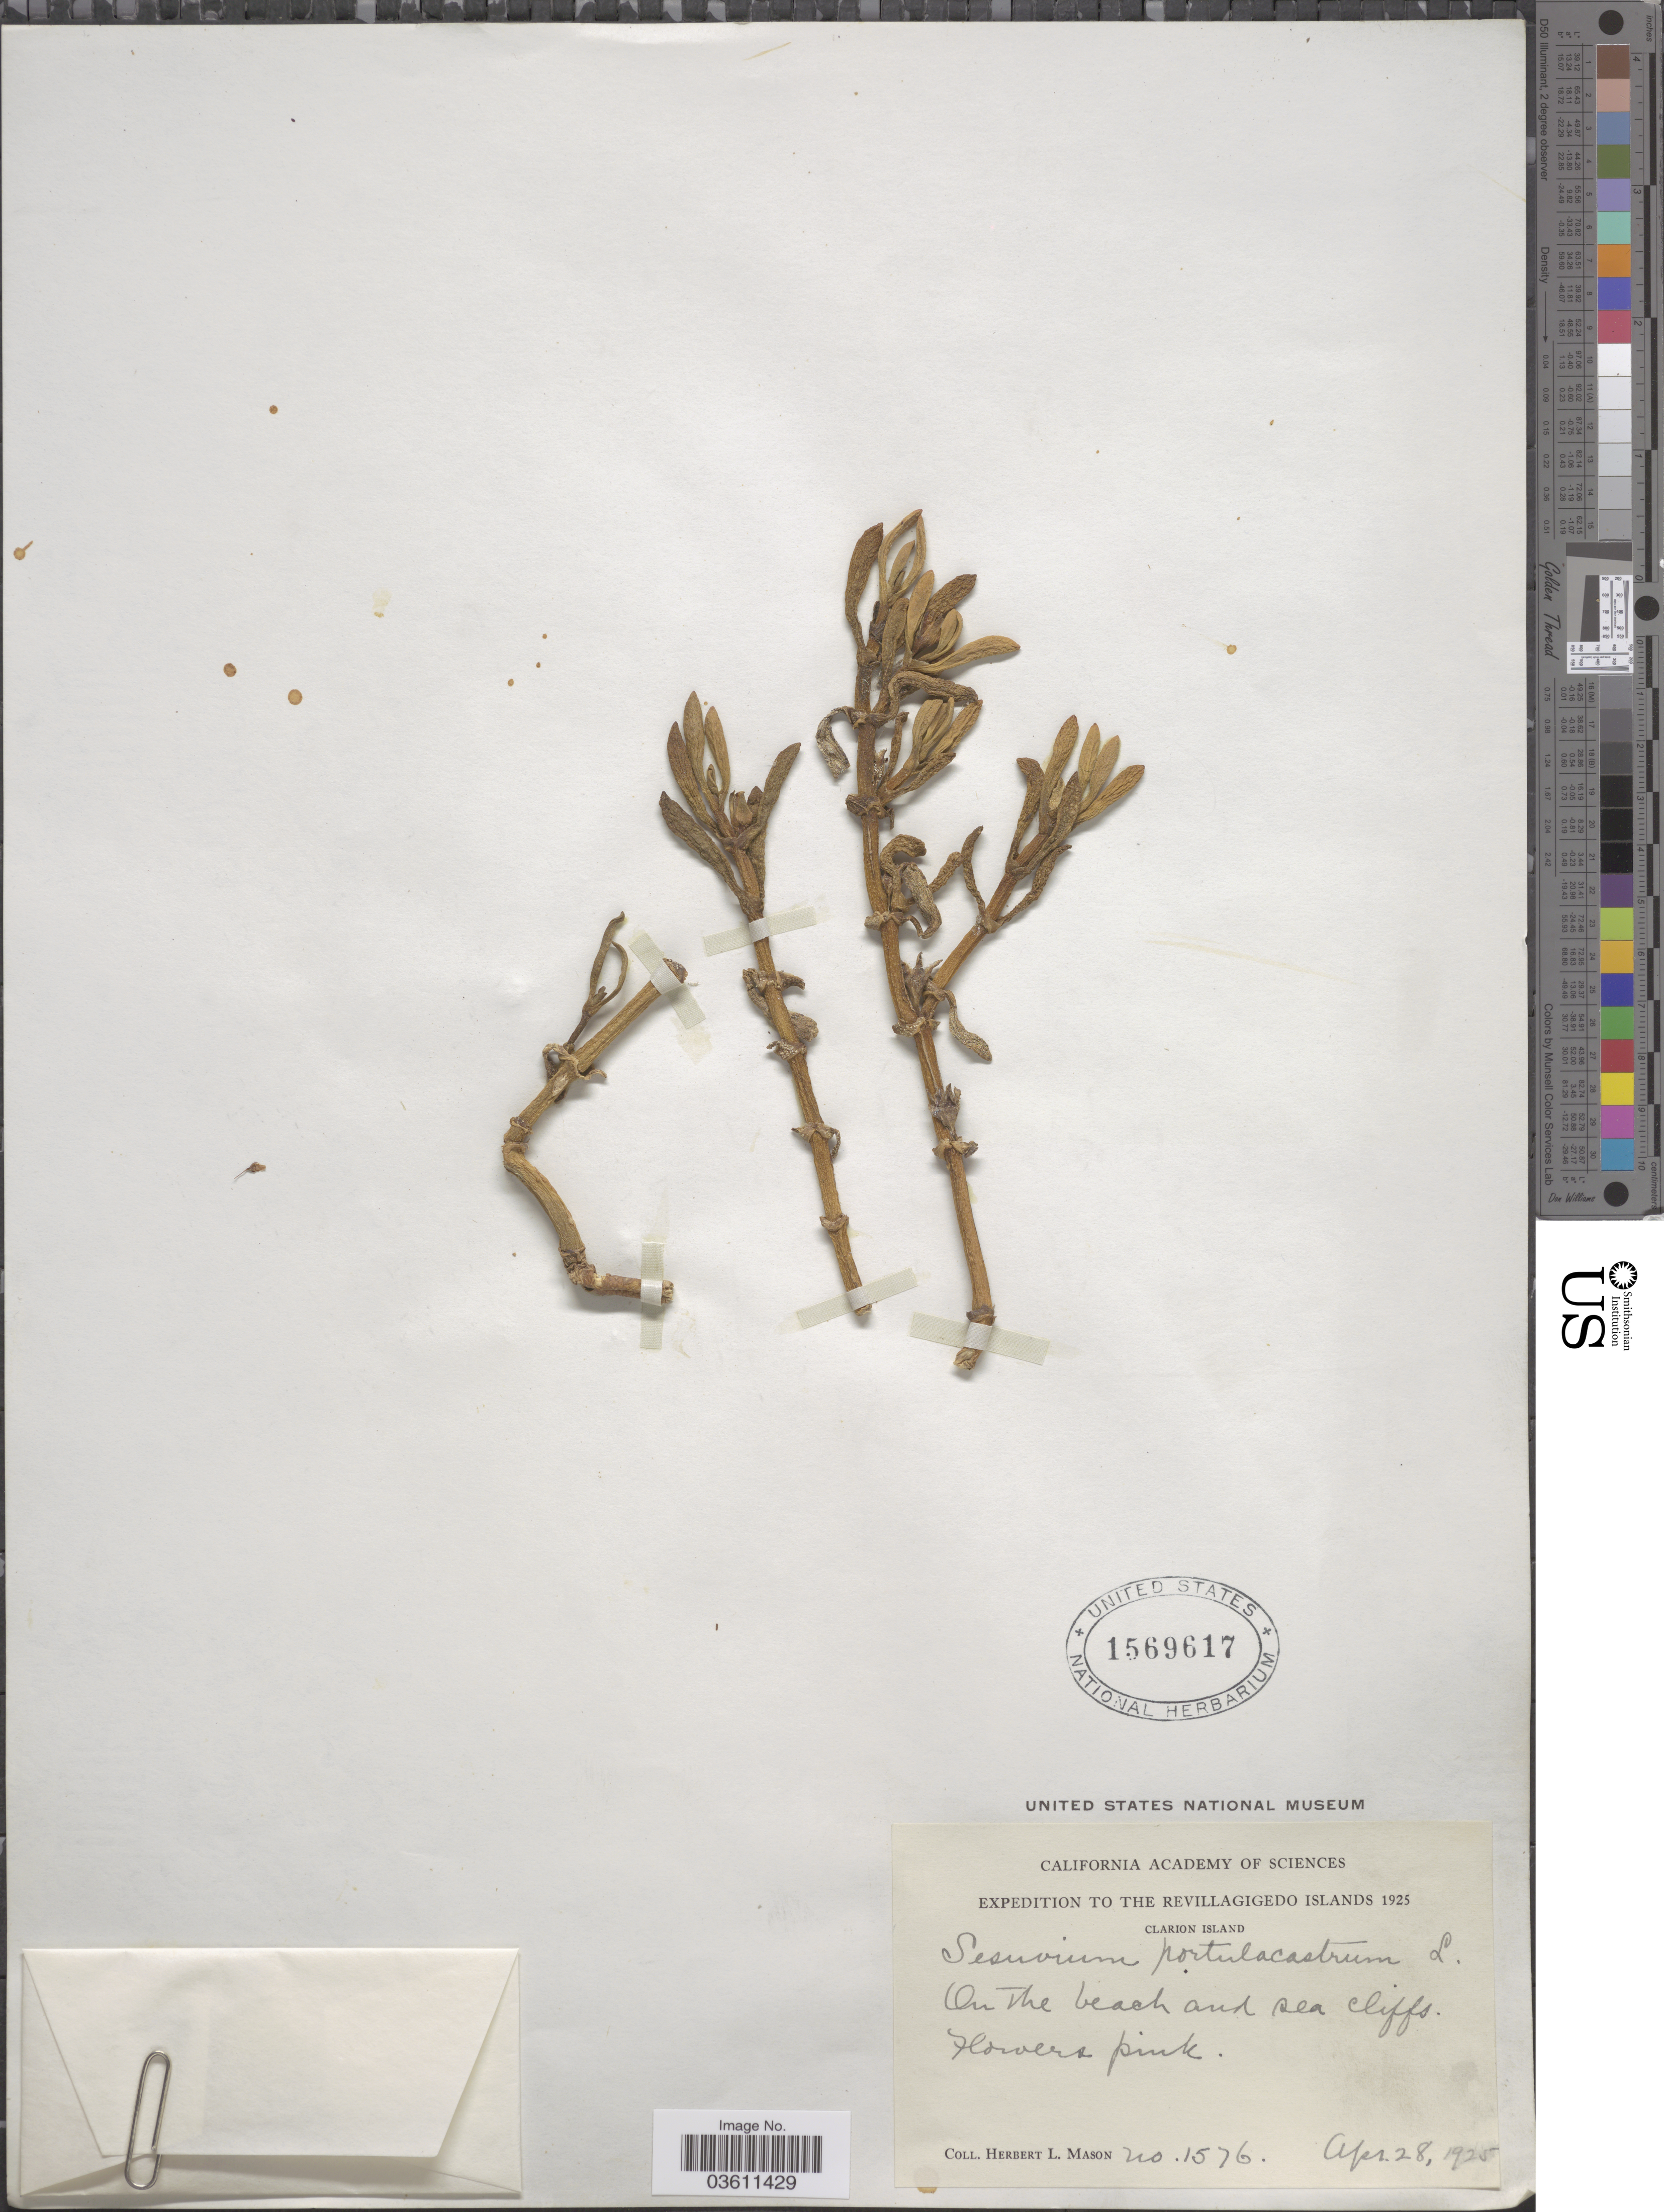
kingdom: Plantae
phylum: Tracheophyta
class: Magnoliopsida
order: Caryophyllales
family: Aizoaceae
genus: Sesuvium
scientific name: Sesuvium portulacastrum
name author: (L.) L.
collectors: H. L. Mason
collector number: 1576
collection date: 1925-04-28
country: Mexico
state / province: Colima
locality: The Revillagigedo Islands. Clarion Island.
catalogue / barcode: US 1569617